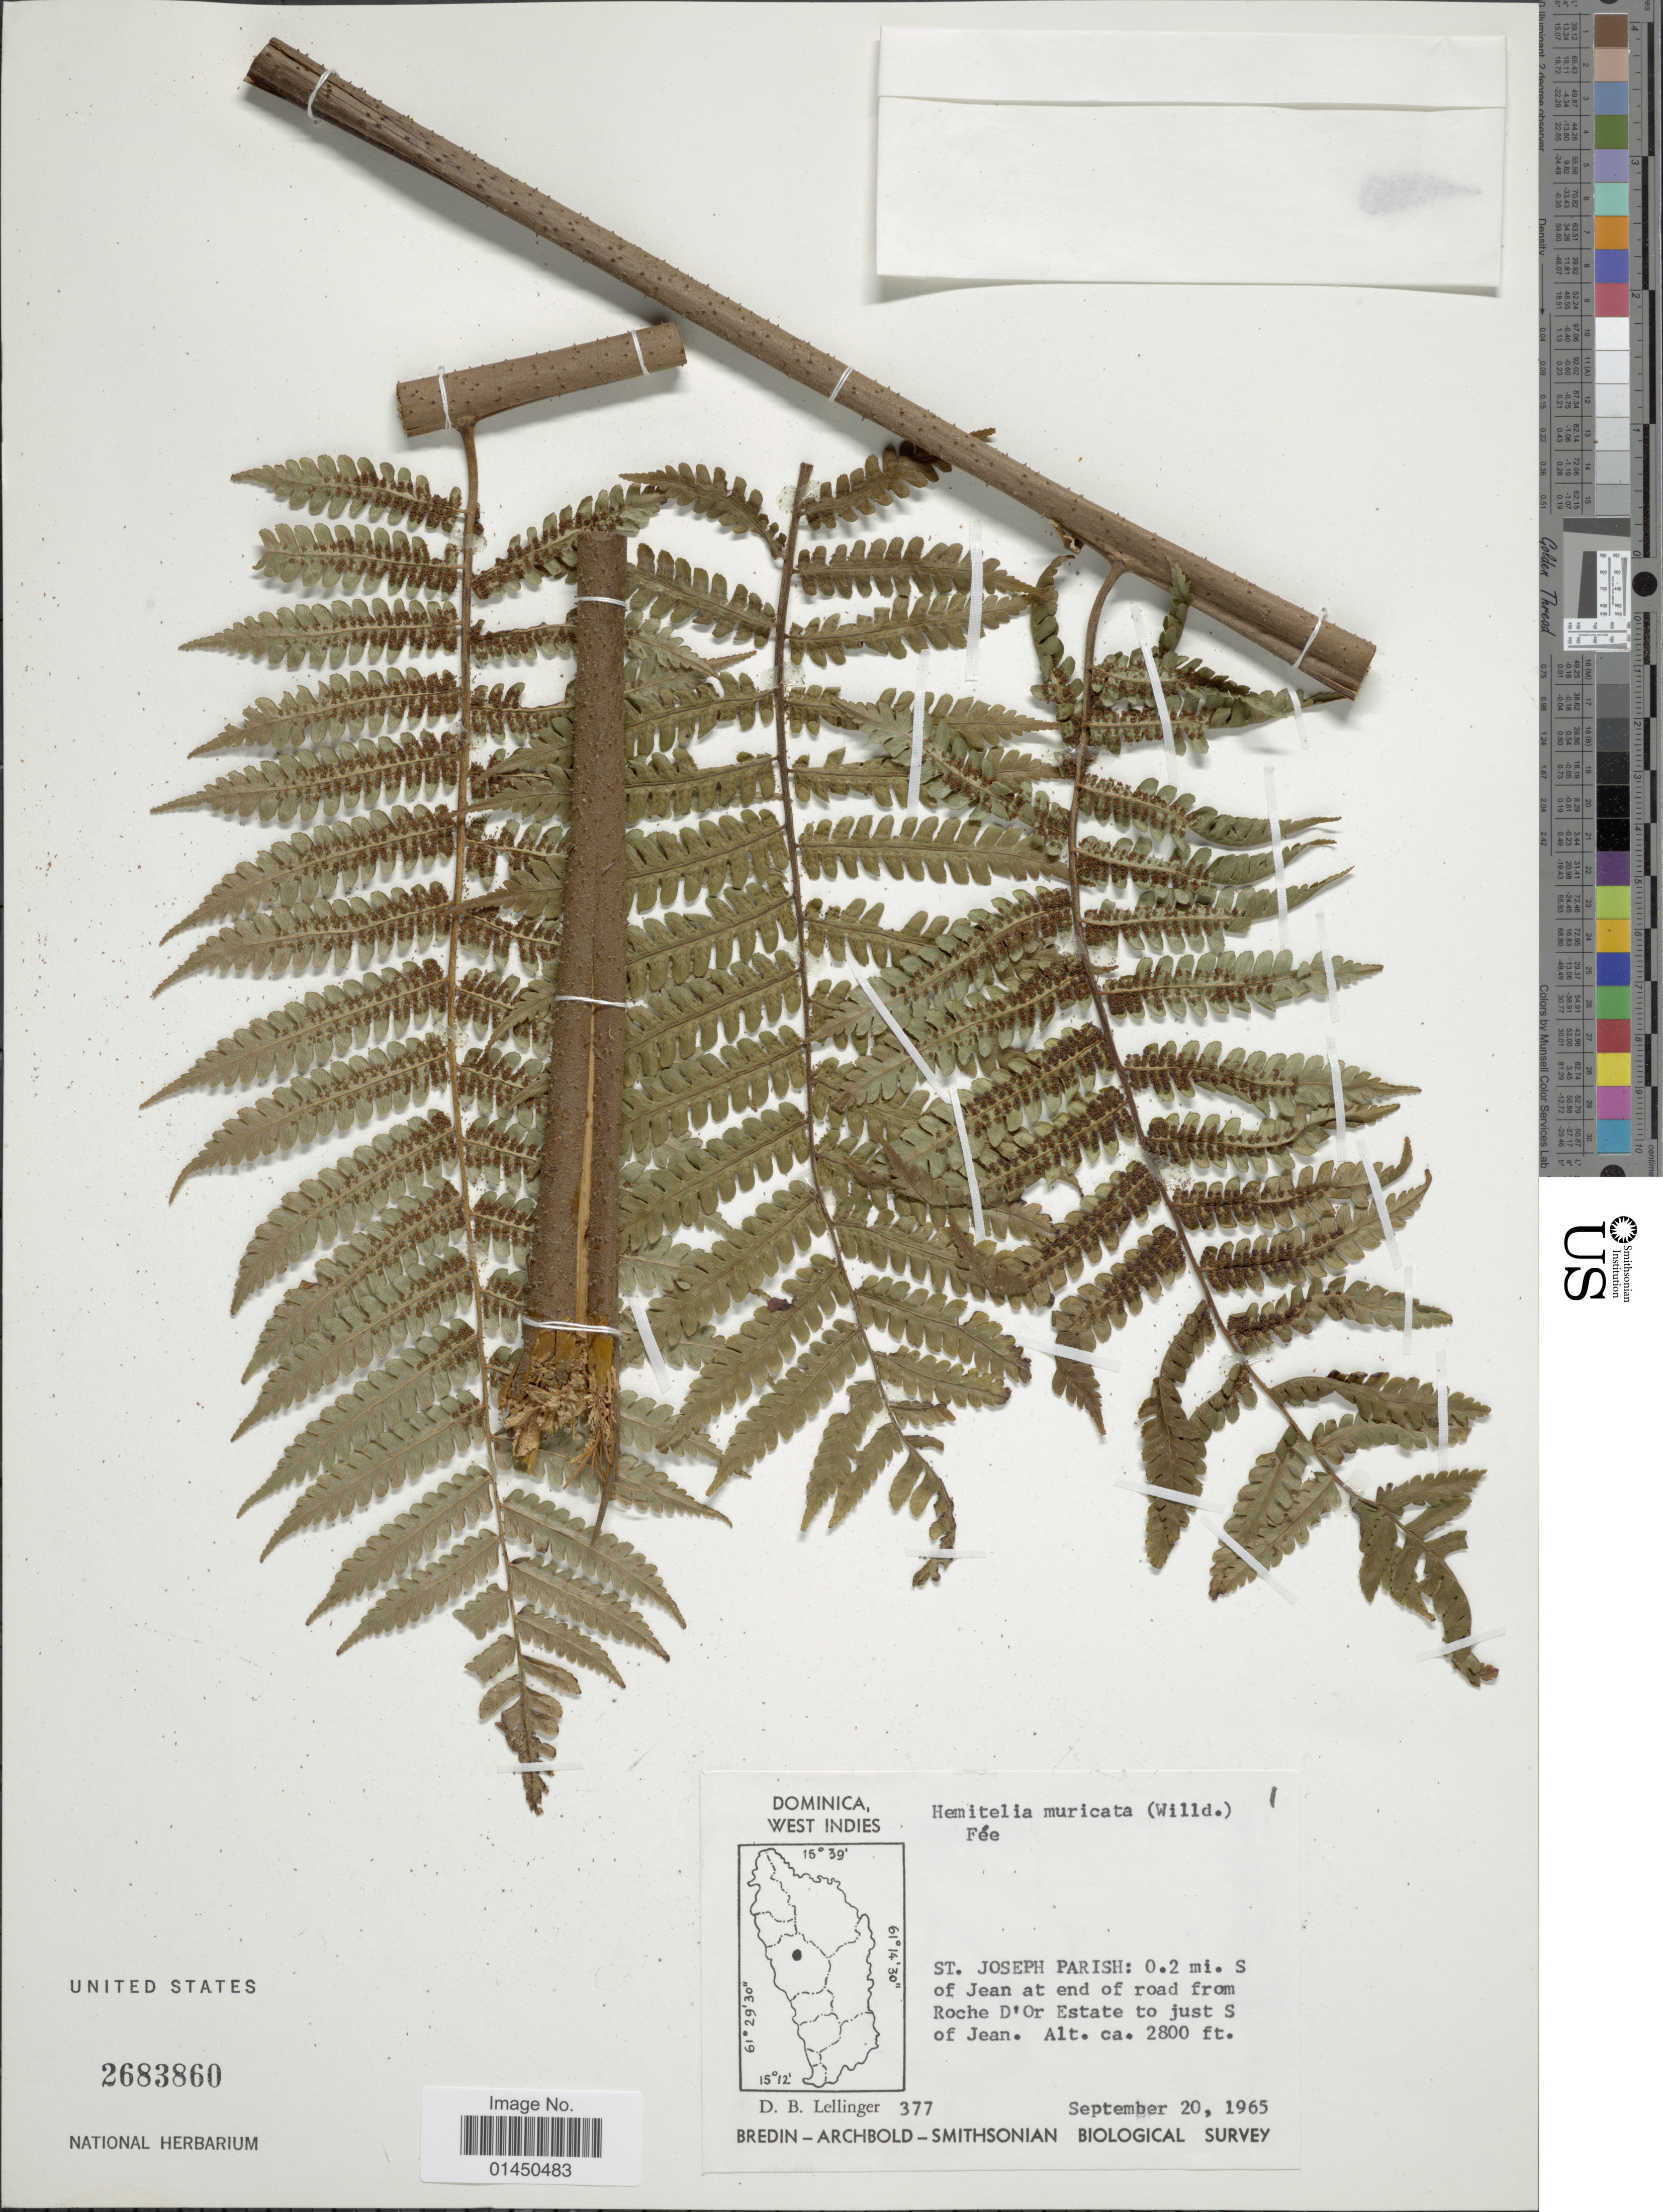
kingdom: Plantae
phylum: Tracheophyta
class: Polypodiopsida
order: Cyatheales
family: Cyatheaceae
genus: Cyathea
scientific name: Cyathea muricata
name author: (Willd.) Fée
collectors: D. B. Lellinger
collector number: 377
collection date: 1965-09-20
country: Dominica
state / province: St. Joseph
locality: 0.2 mi. S of Jean at end of road from Roche D'Or Estate to just S of Jean.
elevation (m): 853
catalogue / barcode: US 2683860